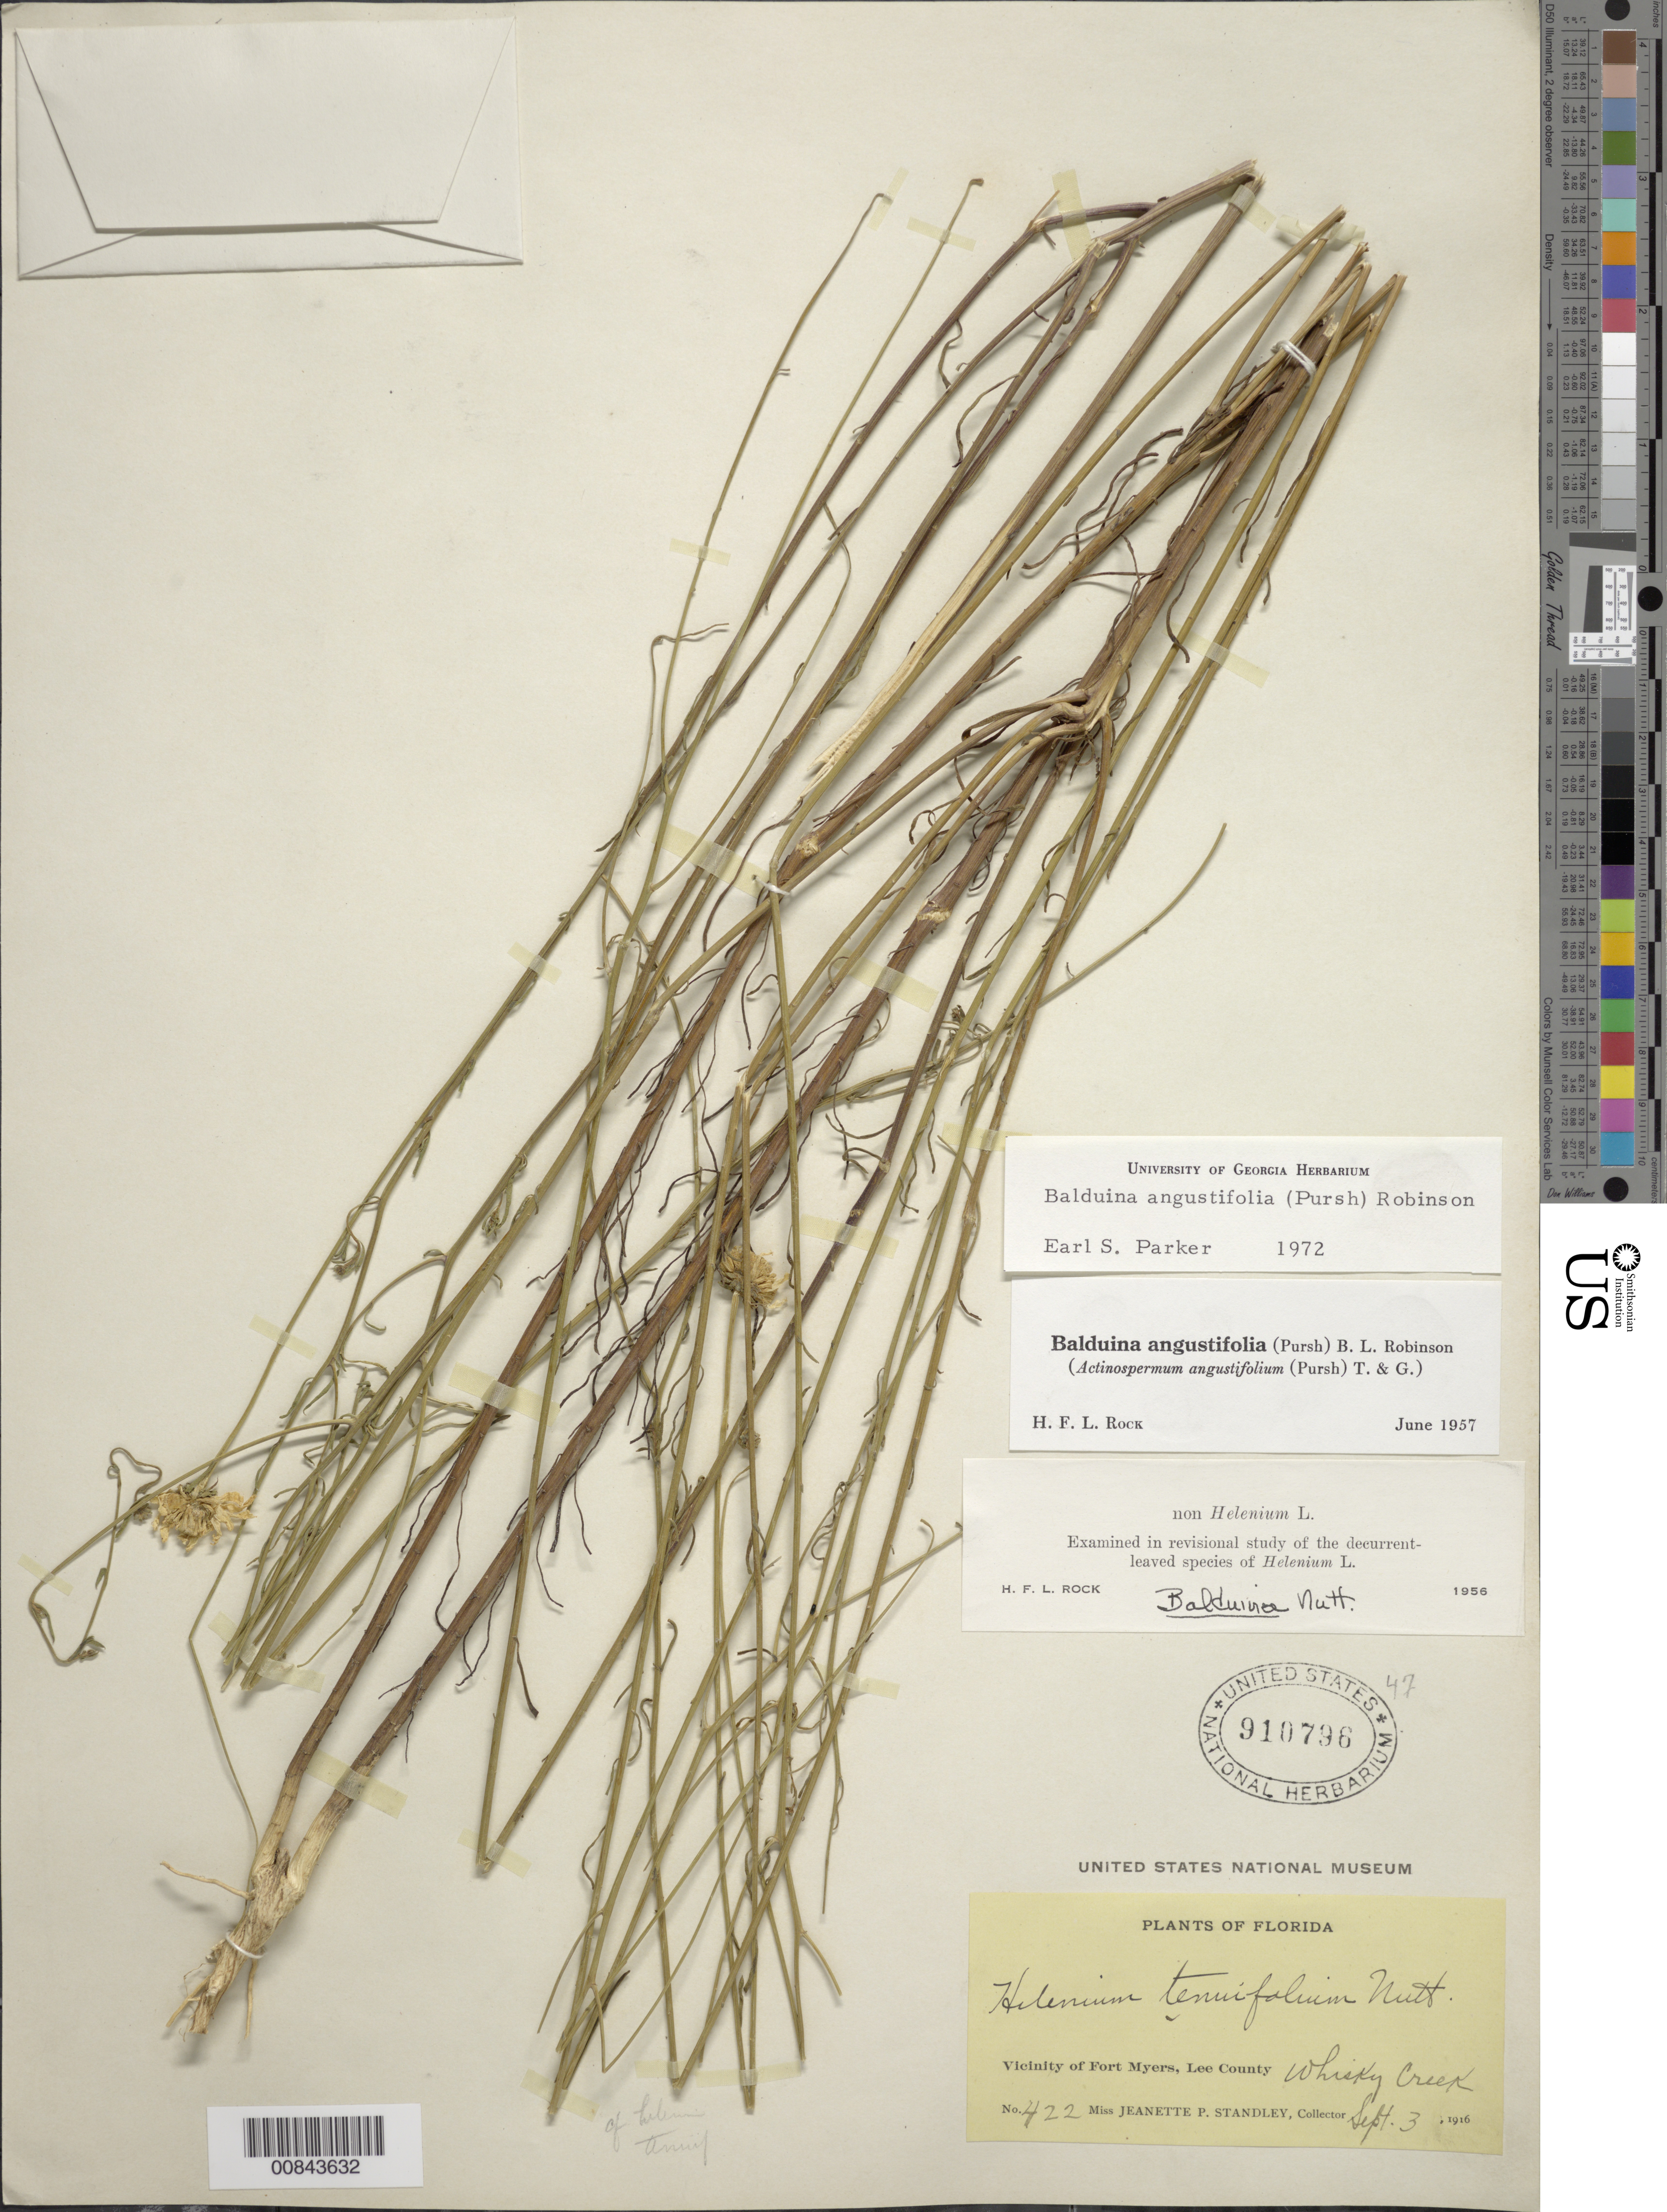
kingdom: Plantae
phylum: Tracheophyta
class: Magnoliopsida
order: Asterales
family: Asteraceae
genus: Balduina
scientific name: Balduina angustifolia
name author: (Pursh) B.L. Rob.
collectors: J. P. Standley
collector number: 422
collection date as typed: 03 Sep 1916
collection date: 1916-09-03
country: United States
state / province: Florida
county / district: Lee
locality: Fort Myers, along Whisky Creek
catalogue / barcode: US 910796